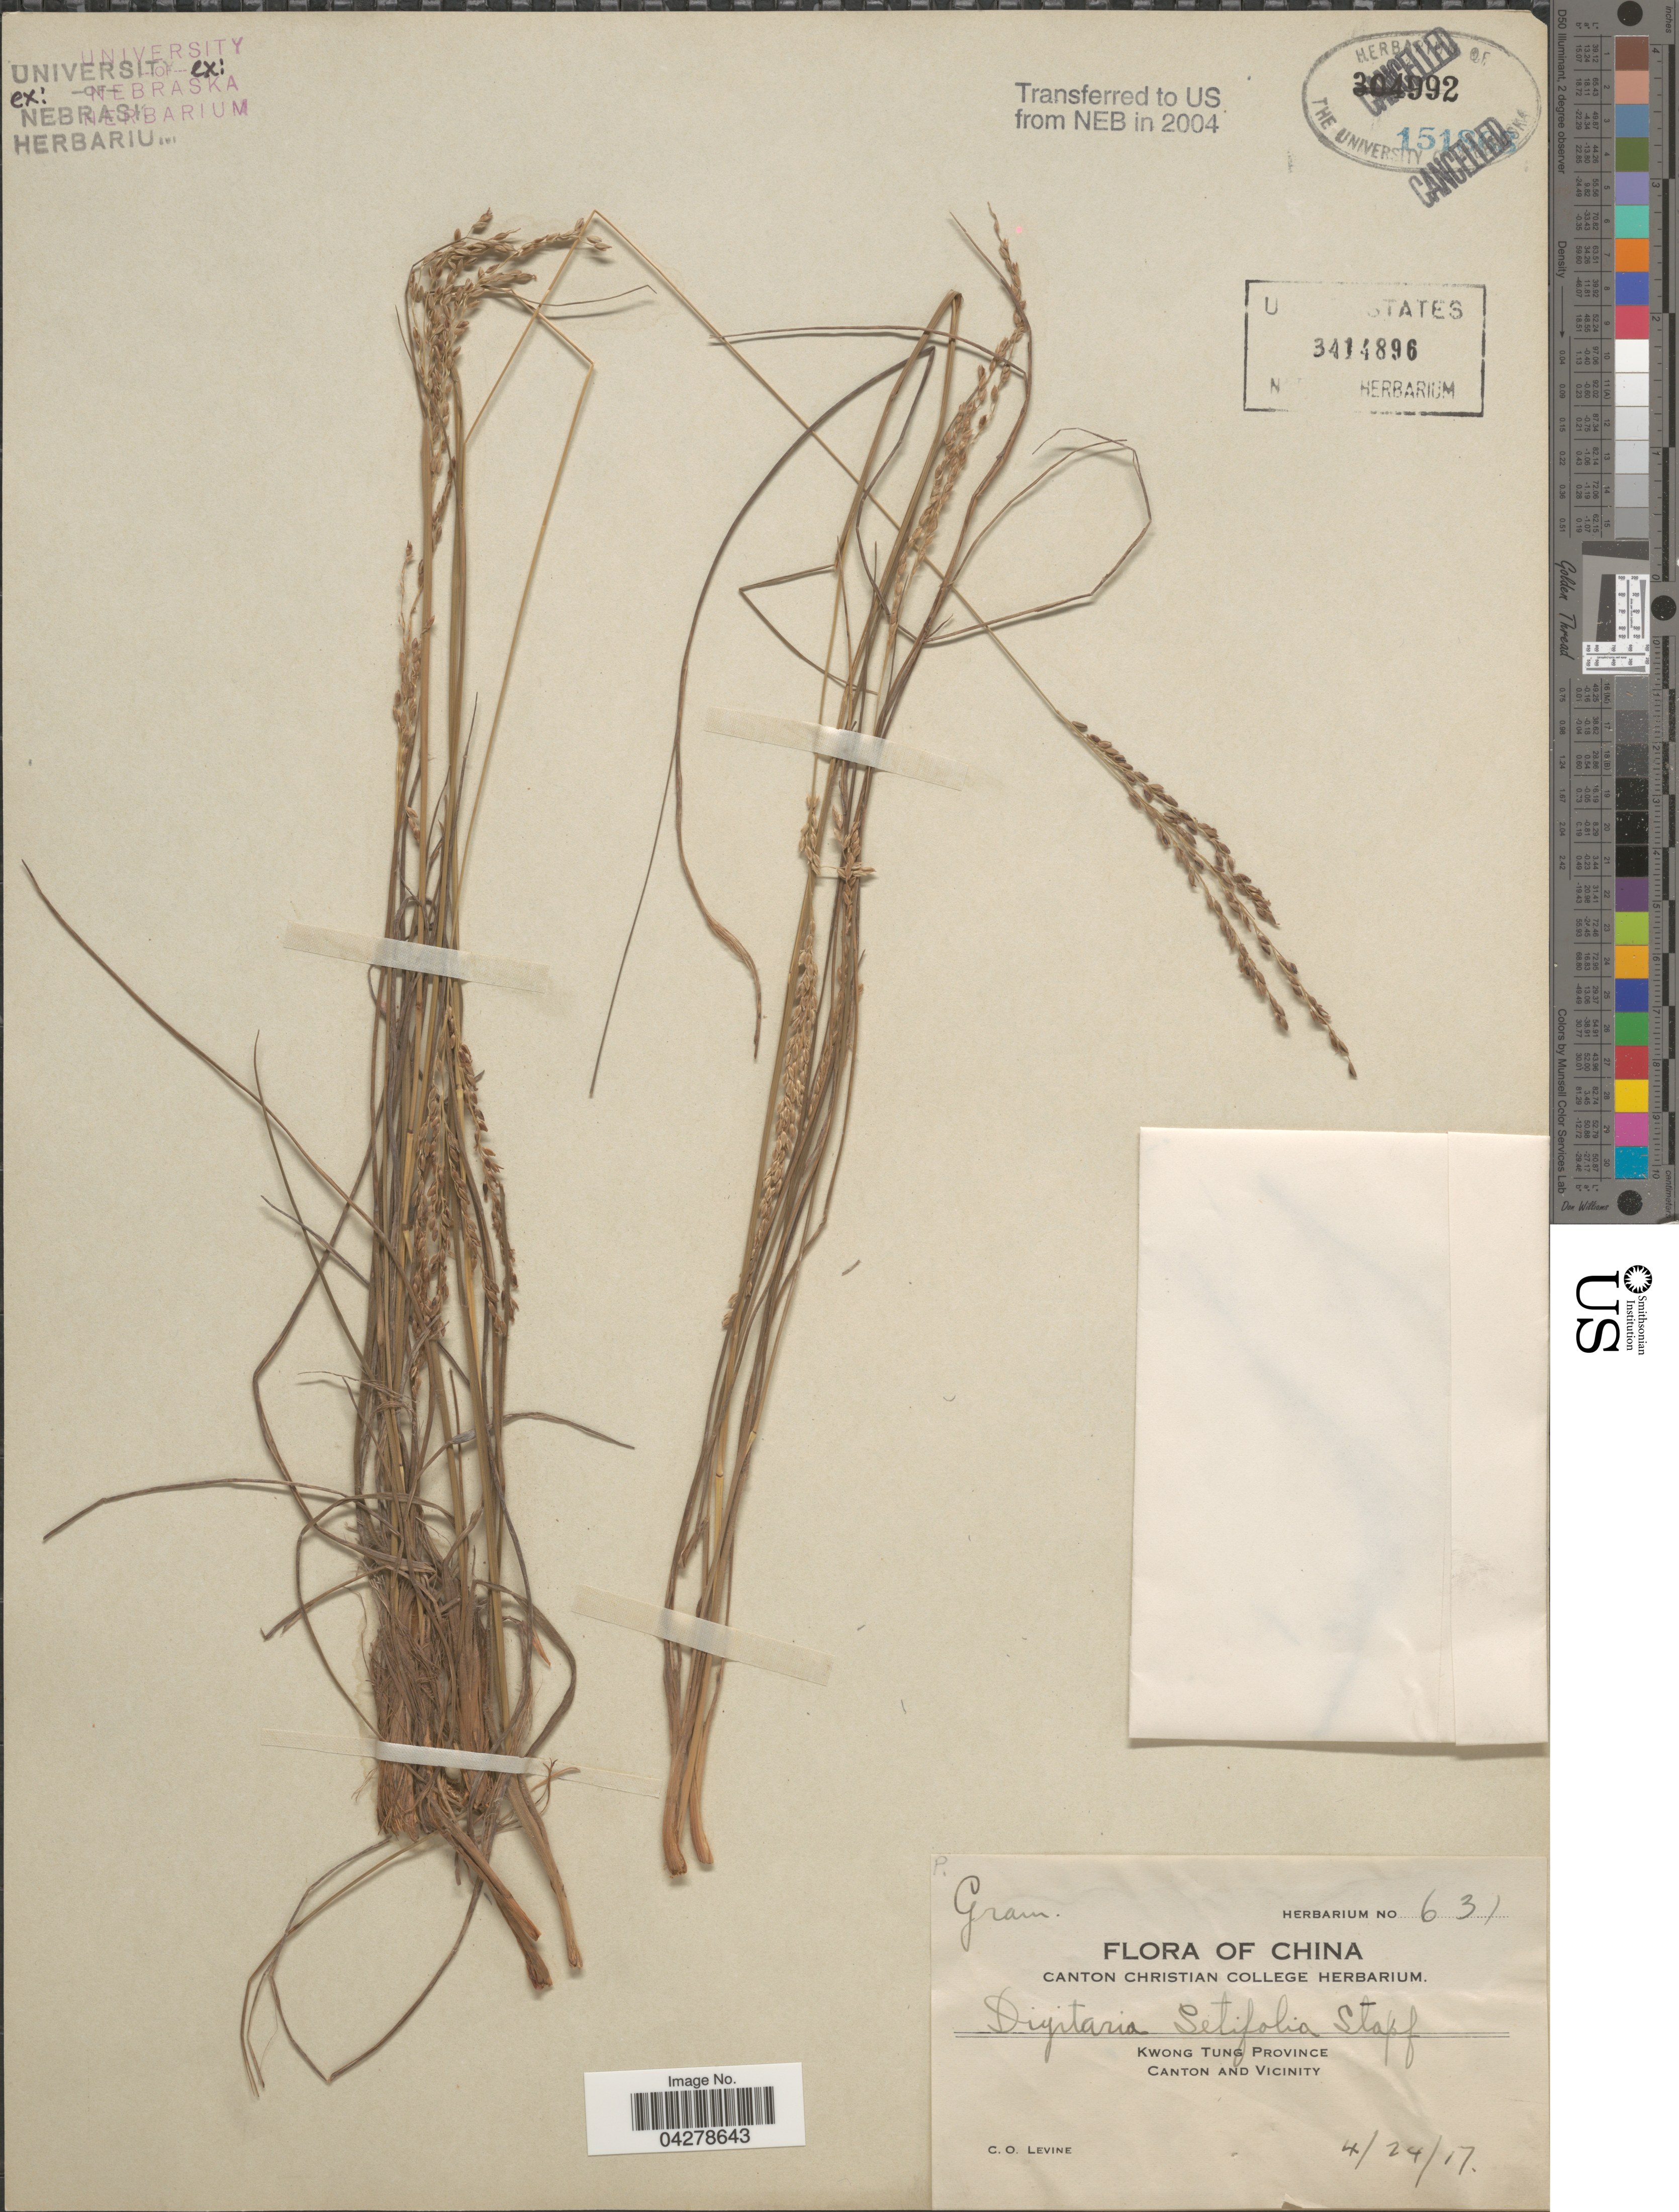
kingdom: Plantae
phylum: Tracheophyta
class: Liliopsida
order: Poales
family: Poaceae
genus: Digitaria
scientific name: Digitaria setifolia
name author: Stapf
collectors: C. O. Levine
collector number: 631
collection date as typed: Transcribed d/m/y: 24/4/17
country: China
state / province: Guangdong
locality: Kwong Tung Province. Canton And Vicinity.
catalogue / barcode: US 3414896